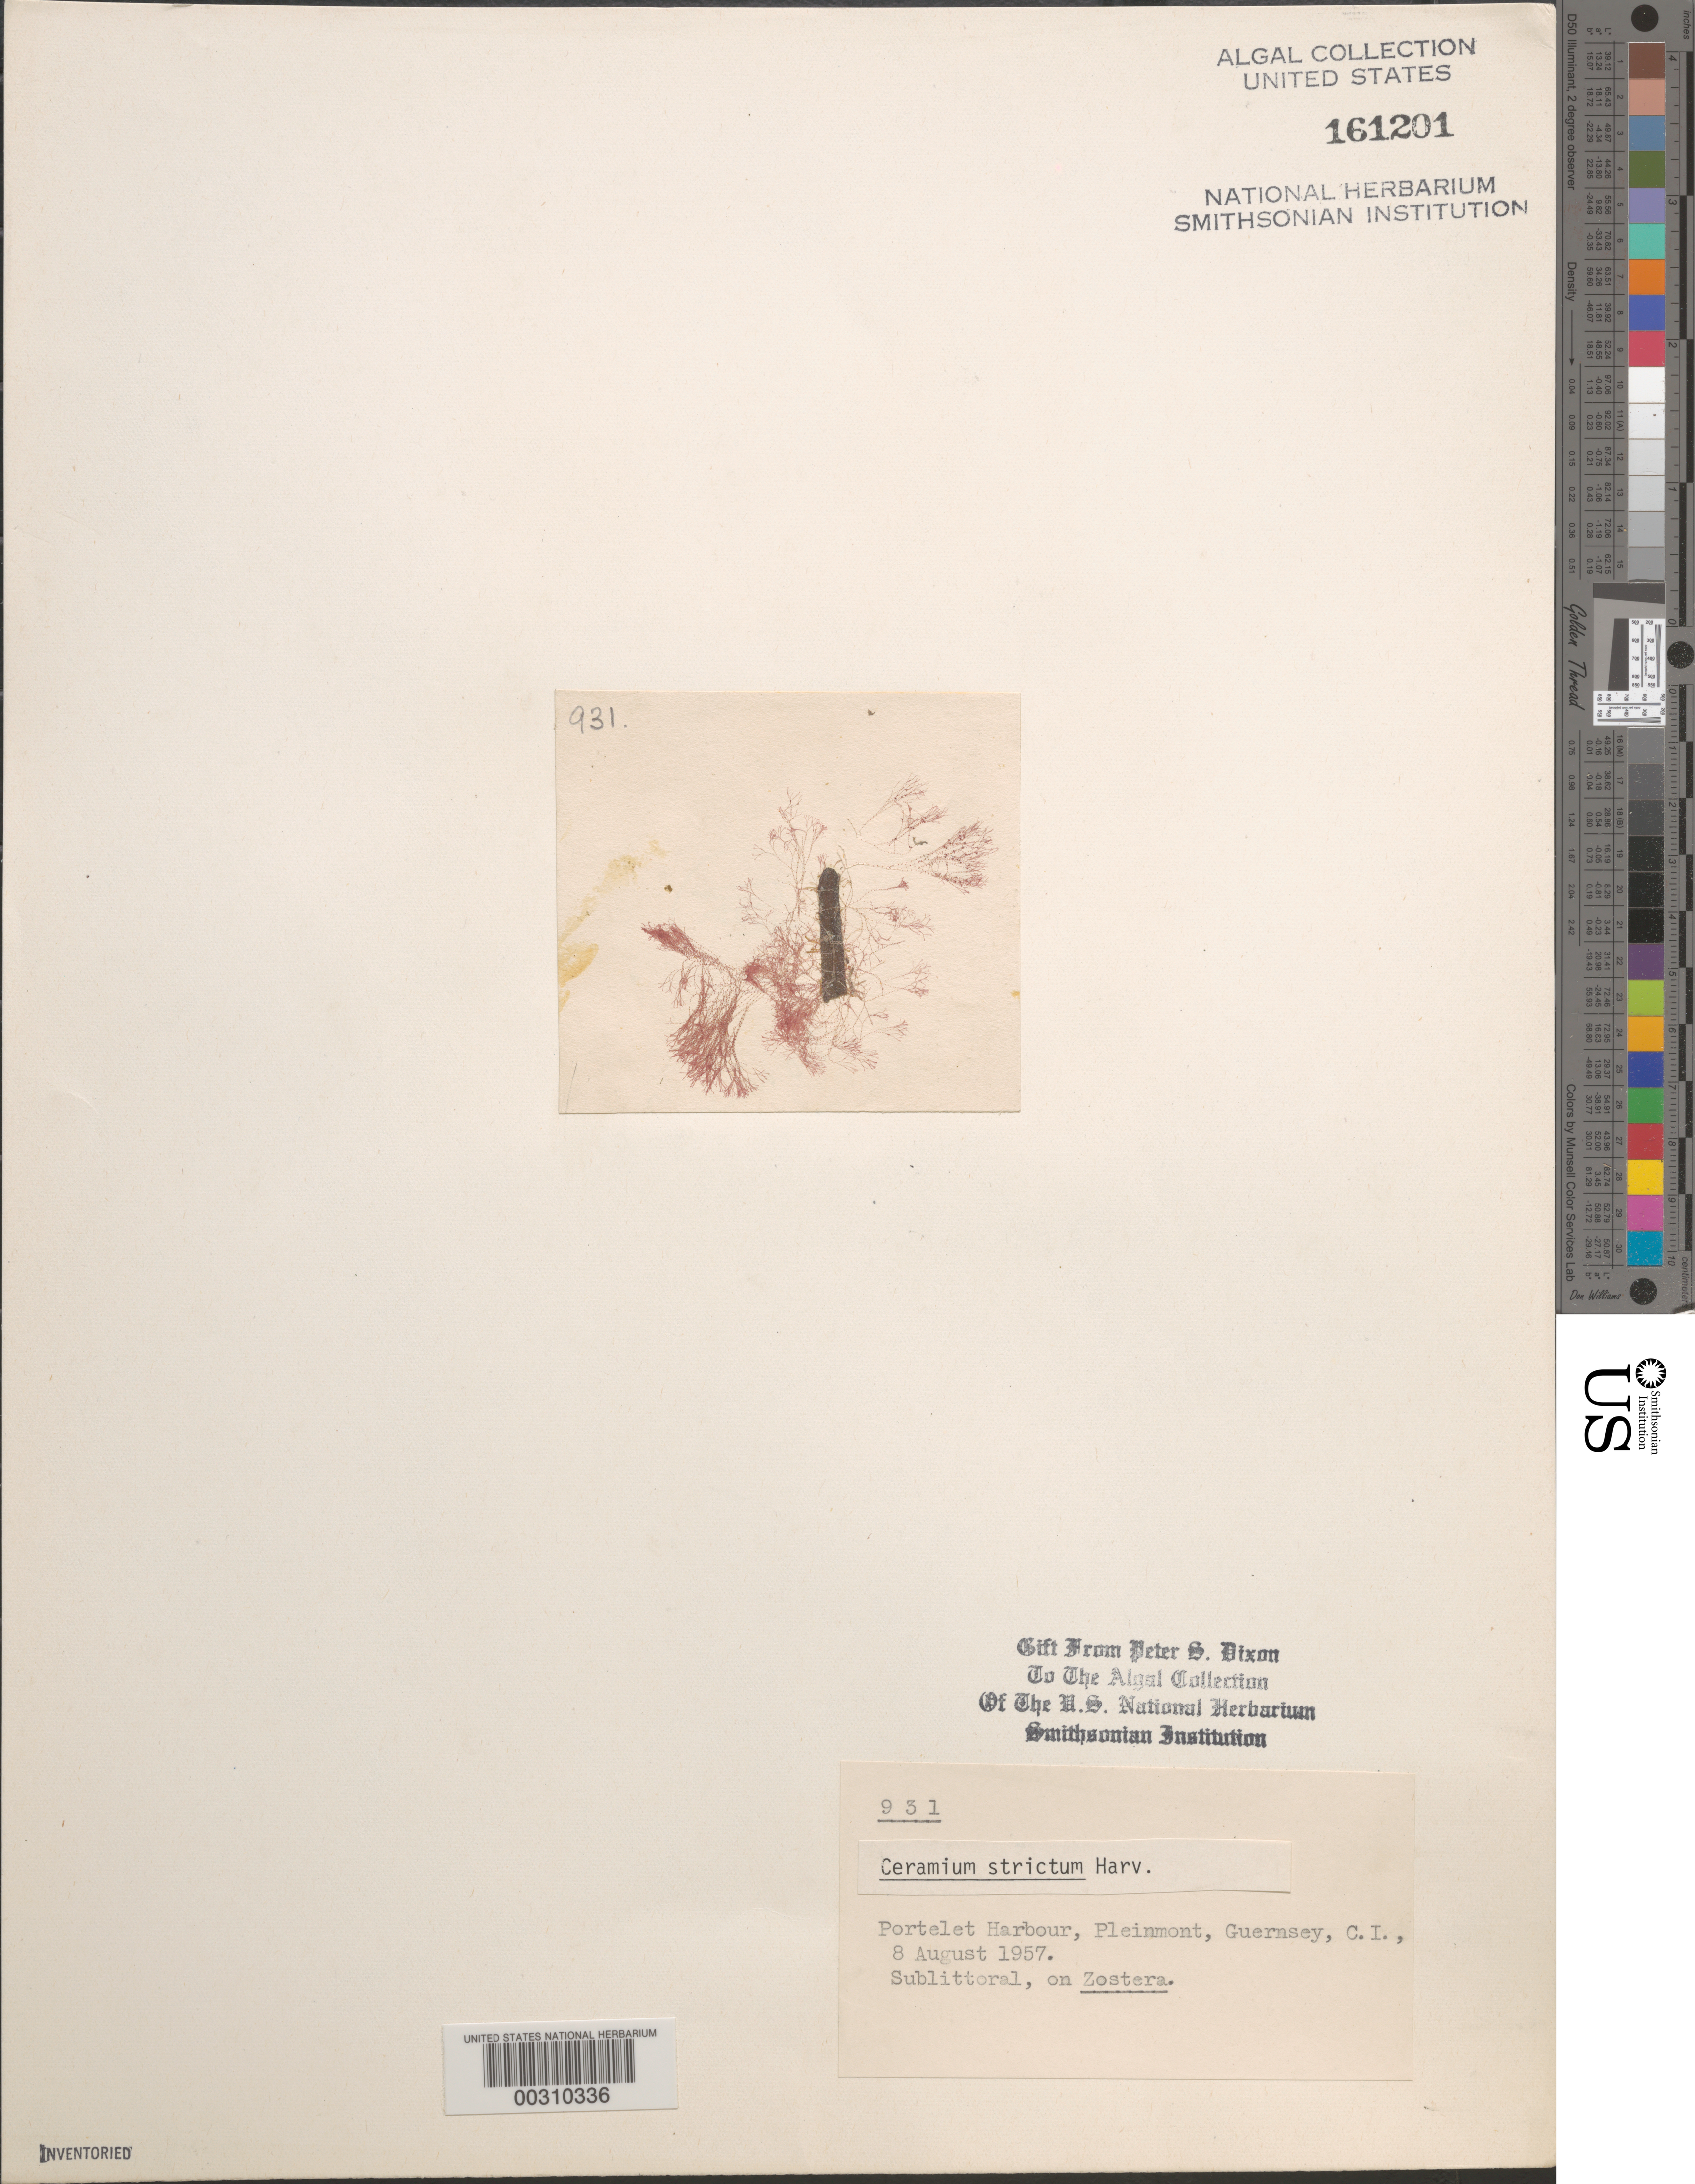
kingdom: Plantae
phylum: Rhodophyta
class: Florideophyceae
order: Ceramiales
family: Ceramiaceae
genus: Ceramium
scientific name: Ceramium strictum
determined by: Dixon, P. S.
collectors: P. S. Dixon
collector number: PSD 931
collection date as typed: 08 Aug 1957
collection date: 1957-08-08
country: United Kingdom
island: Guernsey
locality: Channel Islands. Bailiwick of Guernsey .Pleinmont, Portelet Harbor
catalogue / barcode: US 161201